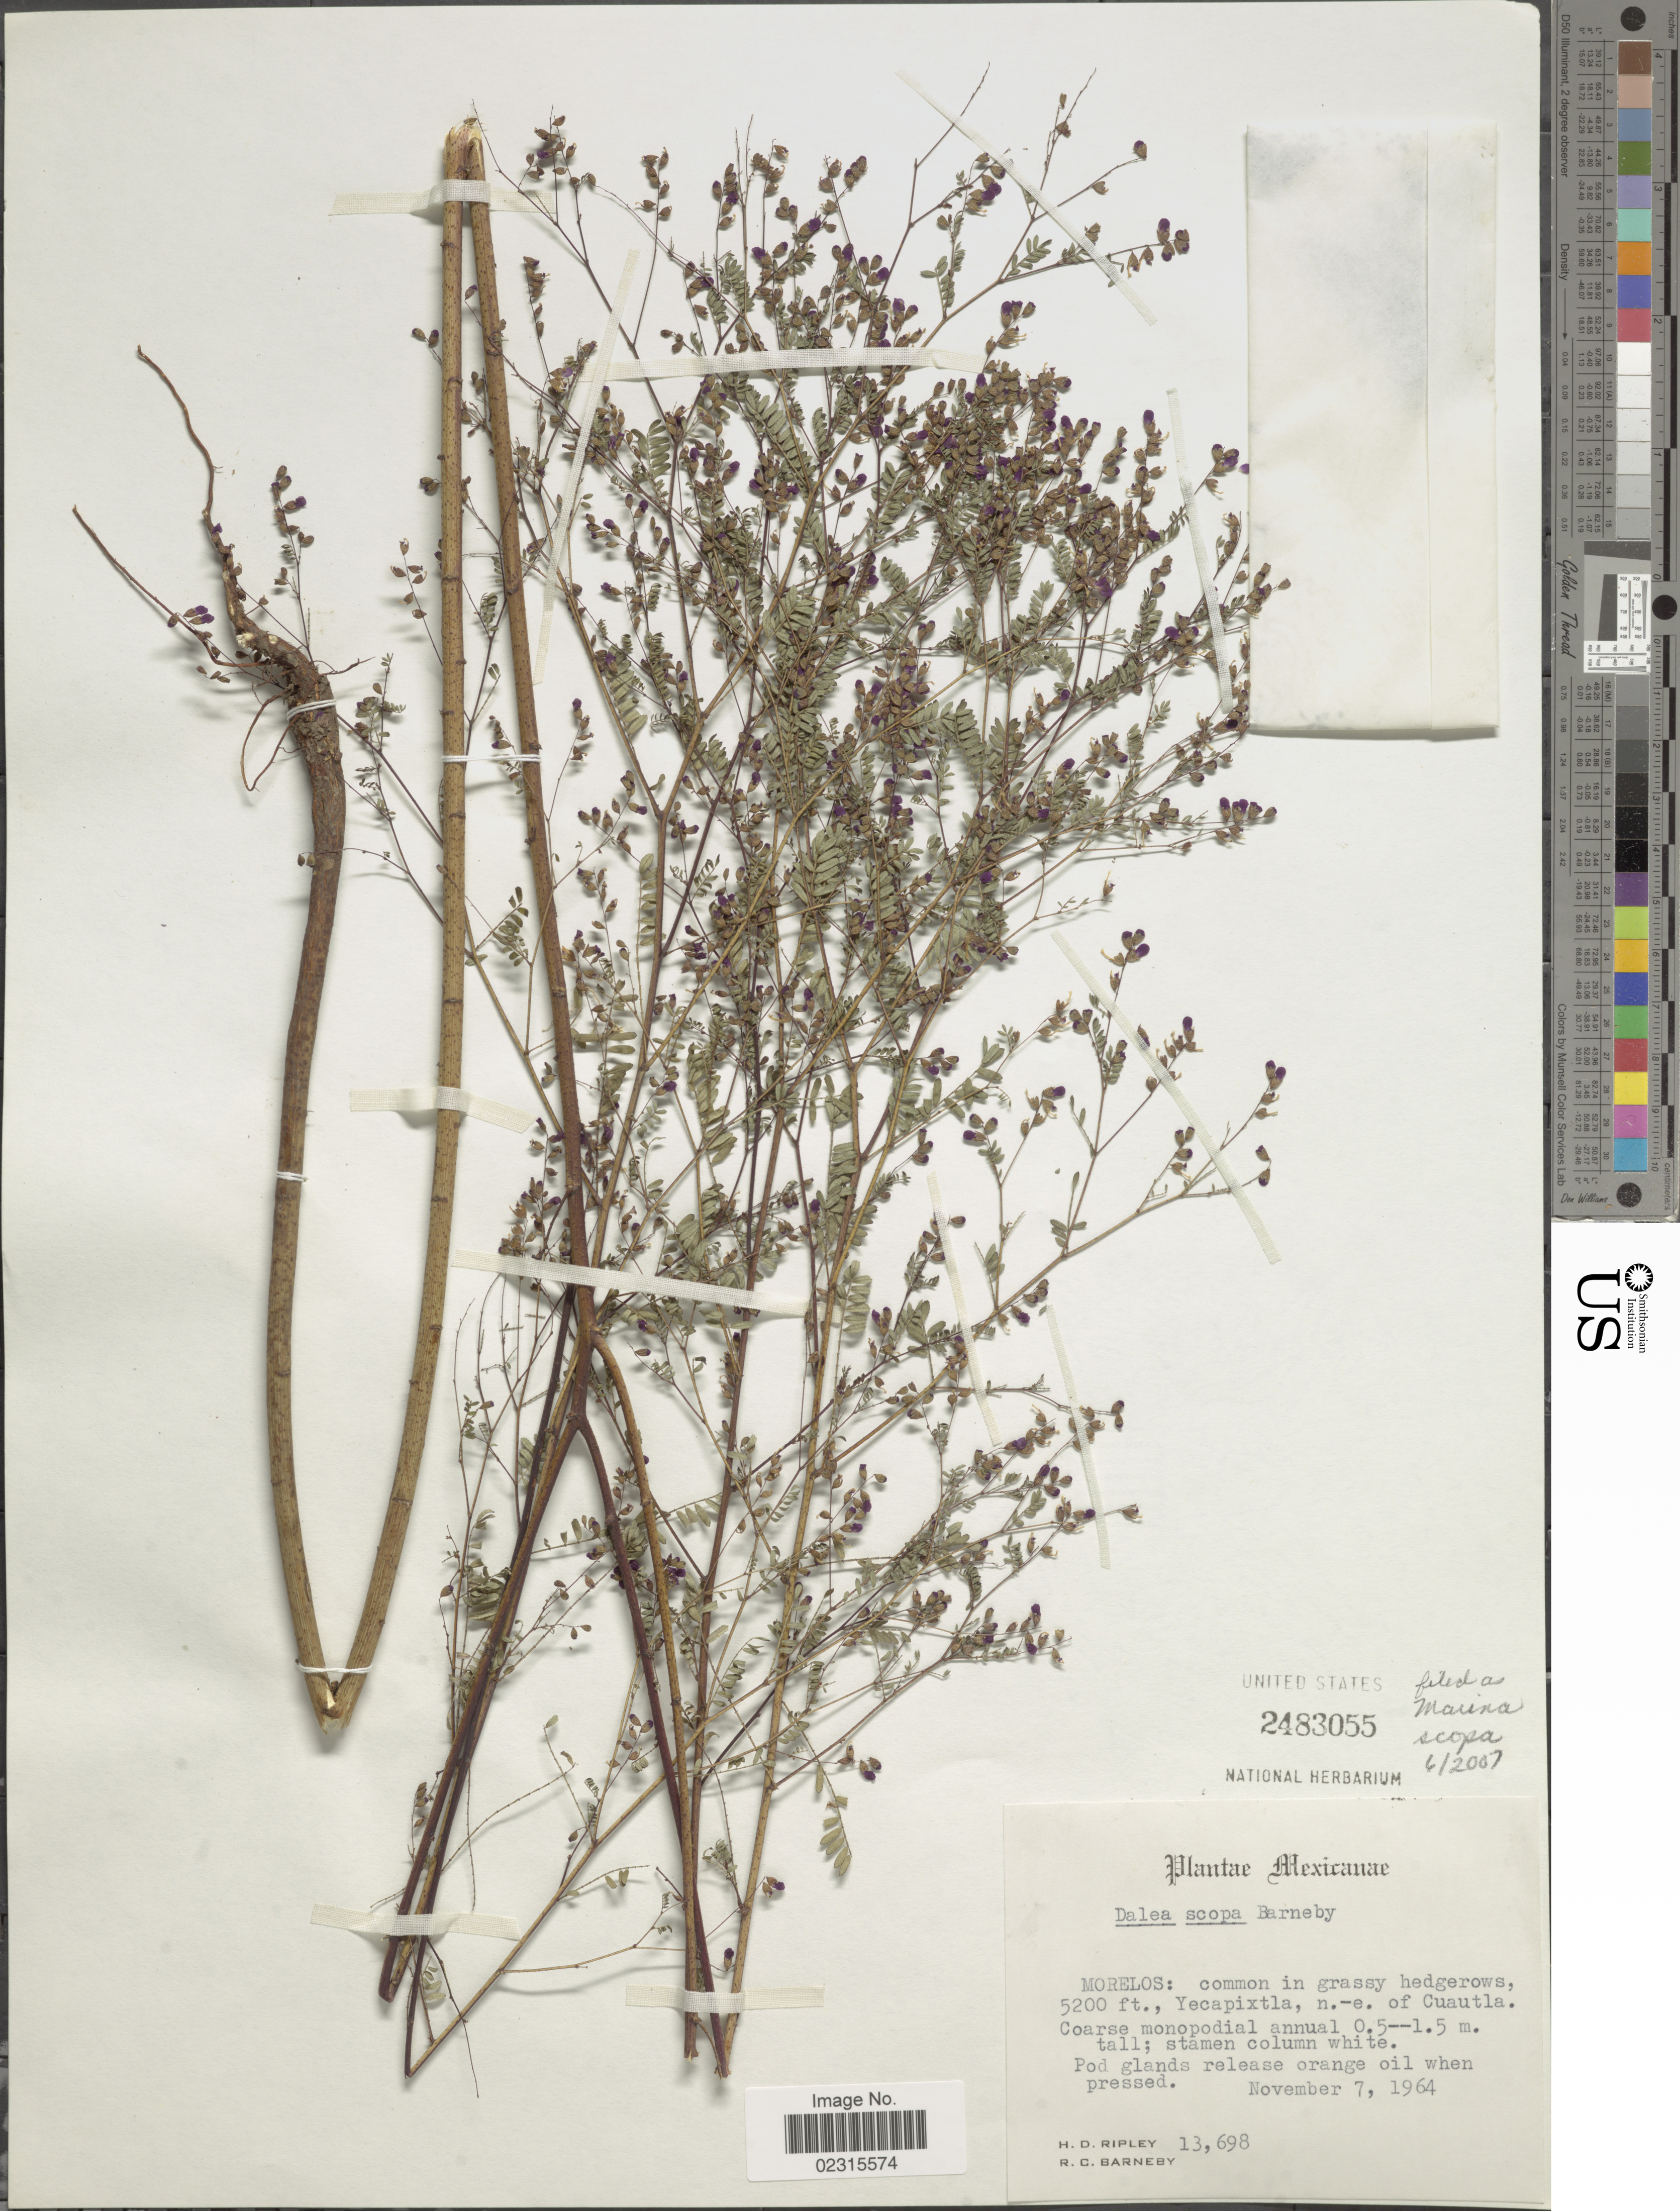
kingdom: Plantae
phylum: Tracheophyta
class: Magnoliopsida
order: Fabales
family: Fabaceae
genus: Marina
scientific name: Marina scopa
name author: Barneby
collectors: H. Ripley & R. C. Barneby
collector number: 13698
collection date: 1964-11-07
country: Mexico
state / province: Morelos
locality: Morelos: common in grassy hedgerows, Yecapixtla, n.-e. of Cuautla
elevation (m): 1585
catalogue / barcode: US 32483055